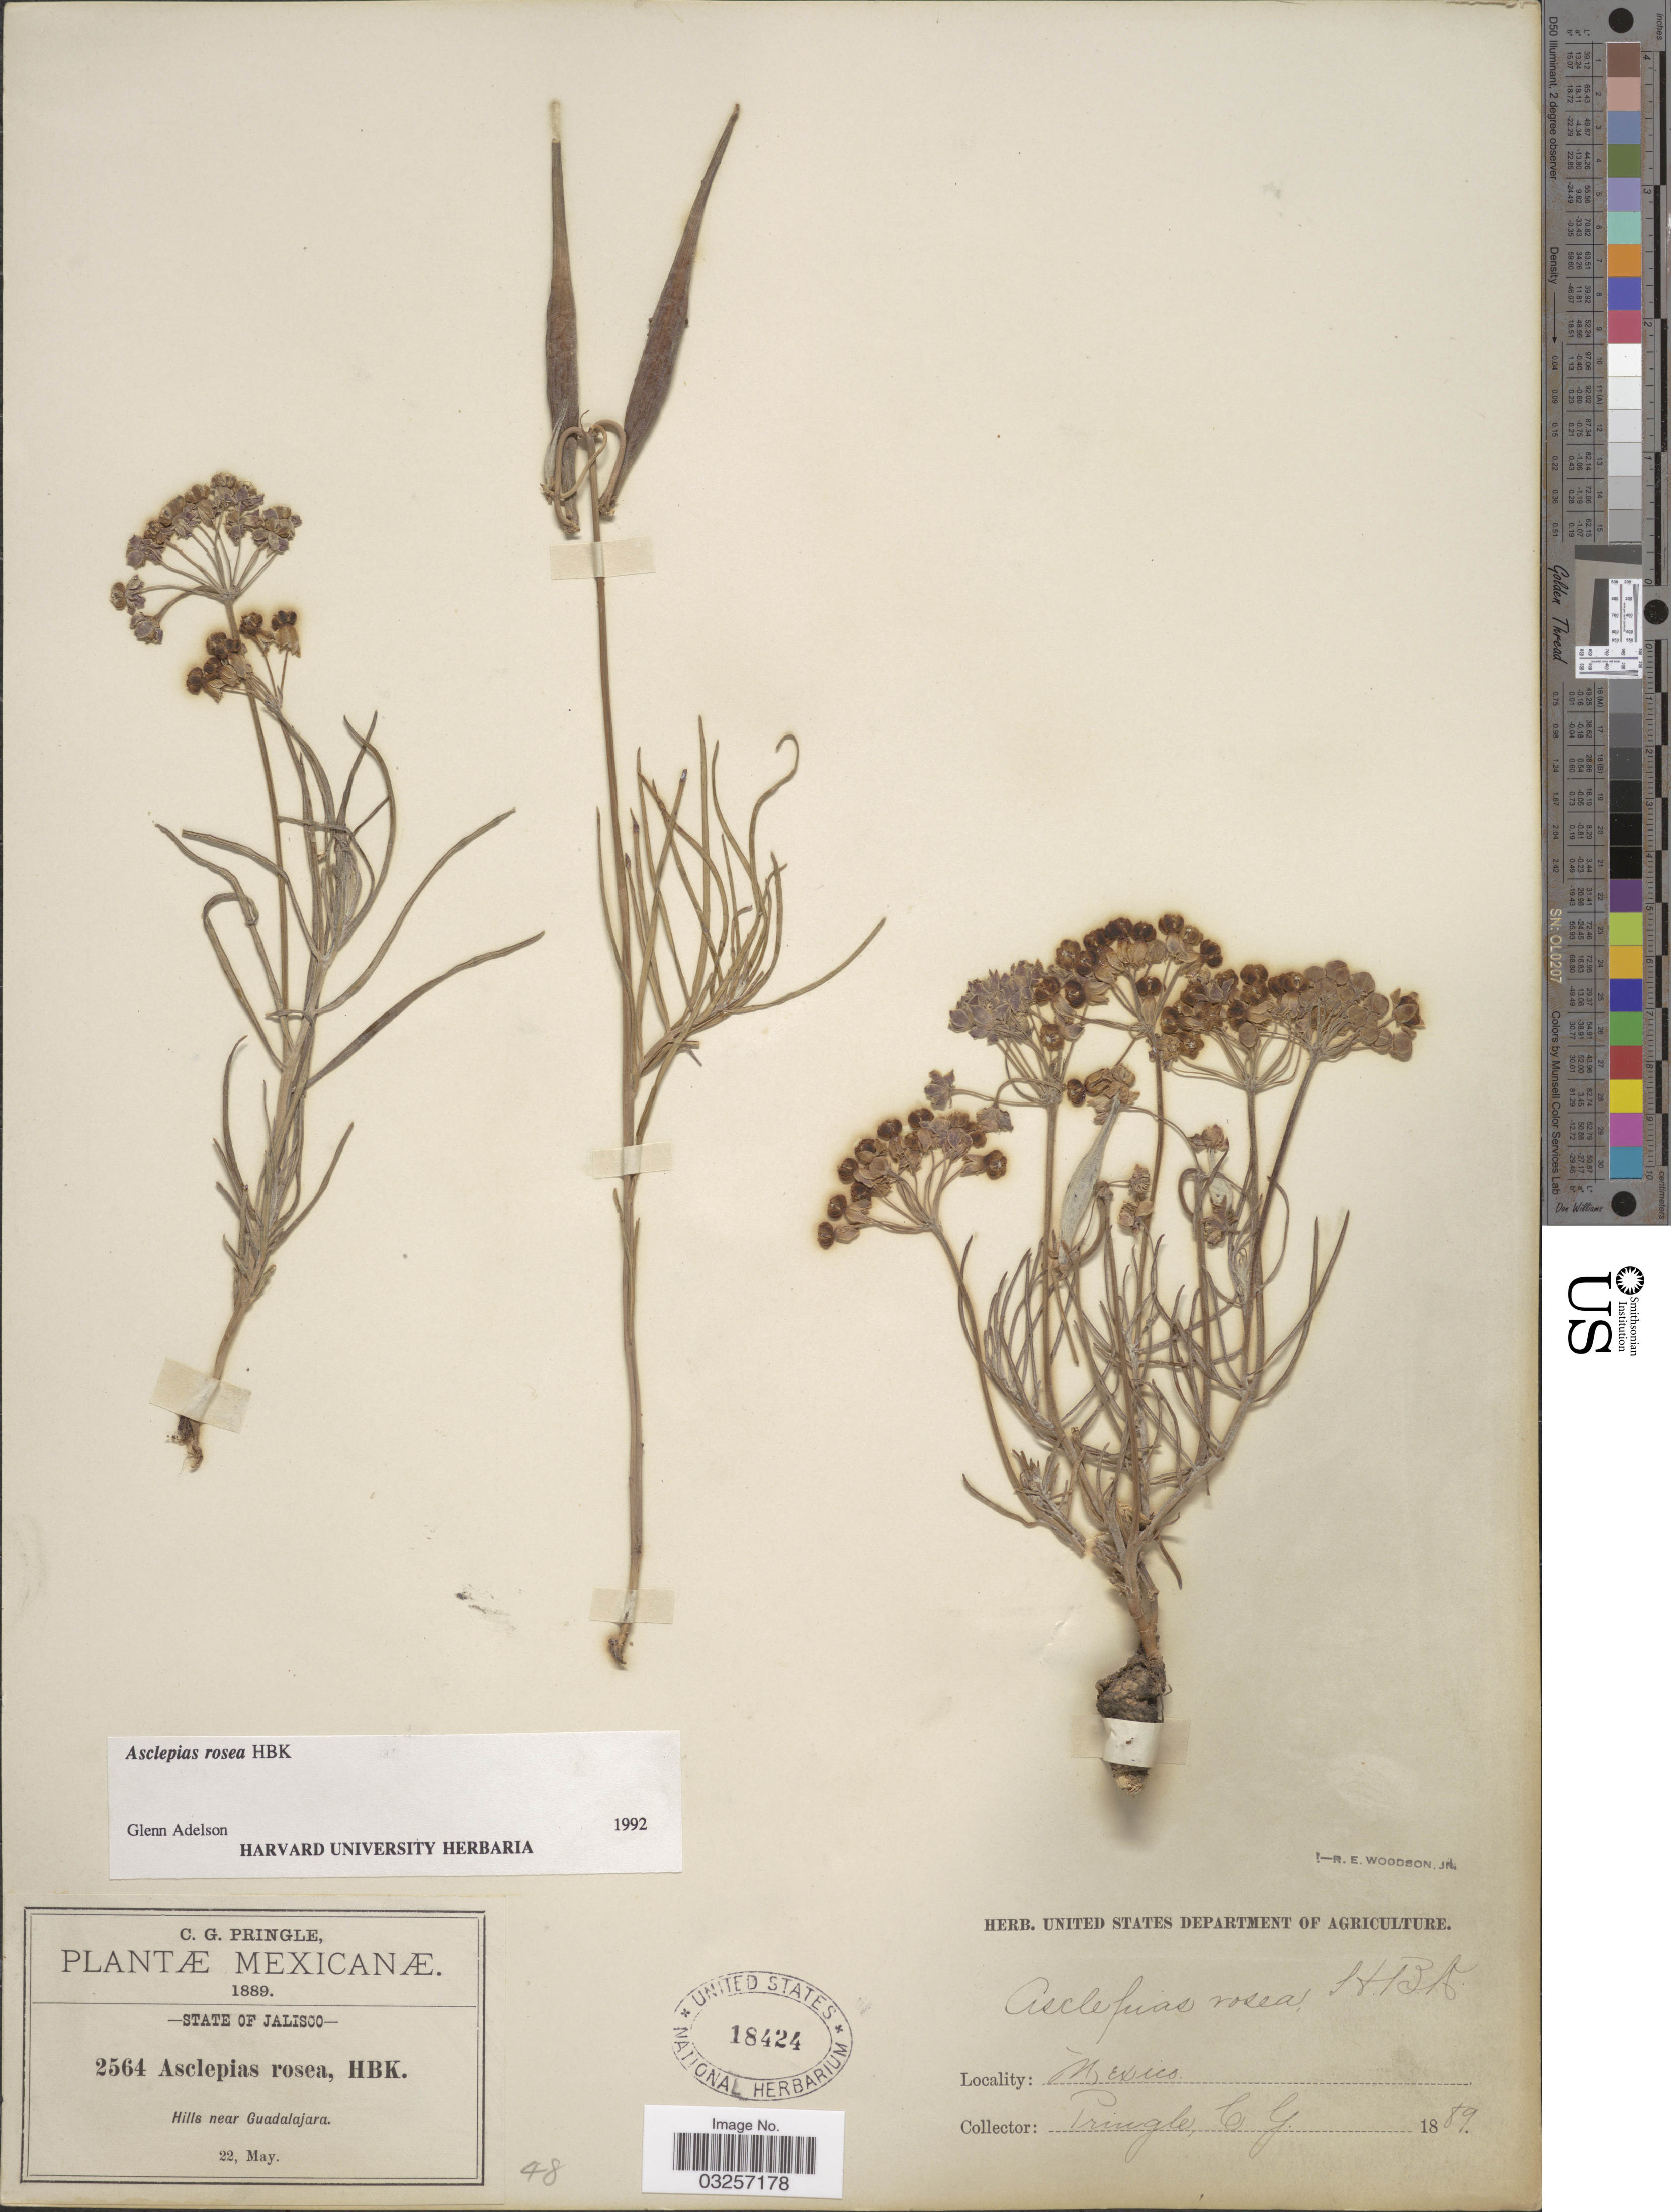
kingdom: Plantae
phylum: Tracheophyta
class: Magnoliopsida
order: Gentianales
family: Apocynaceae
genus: Asclepias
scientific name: Asclepias rosea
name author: Kunth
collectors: C. G. Pringle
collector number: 2564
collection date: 1889-05-22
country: Mexico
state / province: Jalisco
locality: Hills near Guadalajara.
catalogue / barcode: US 18424